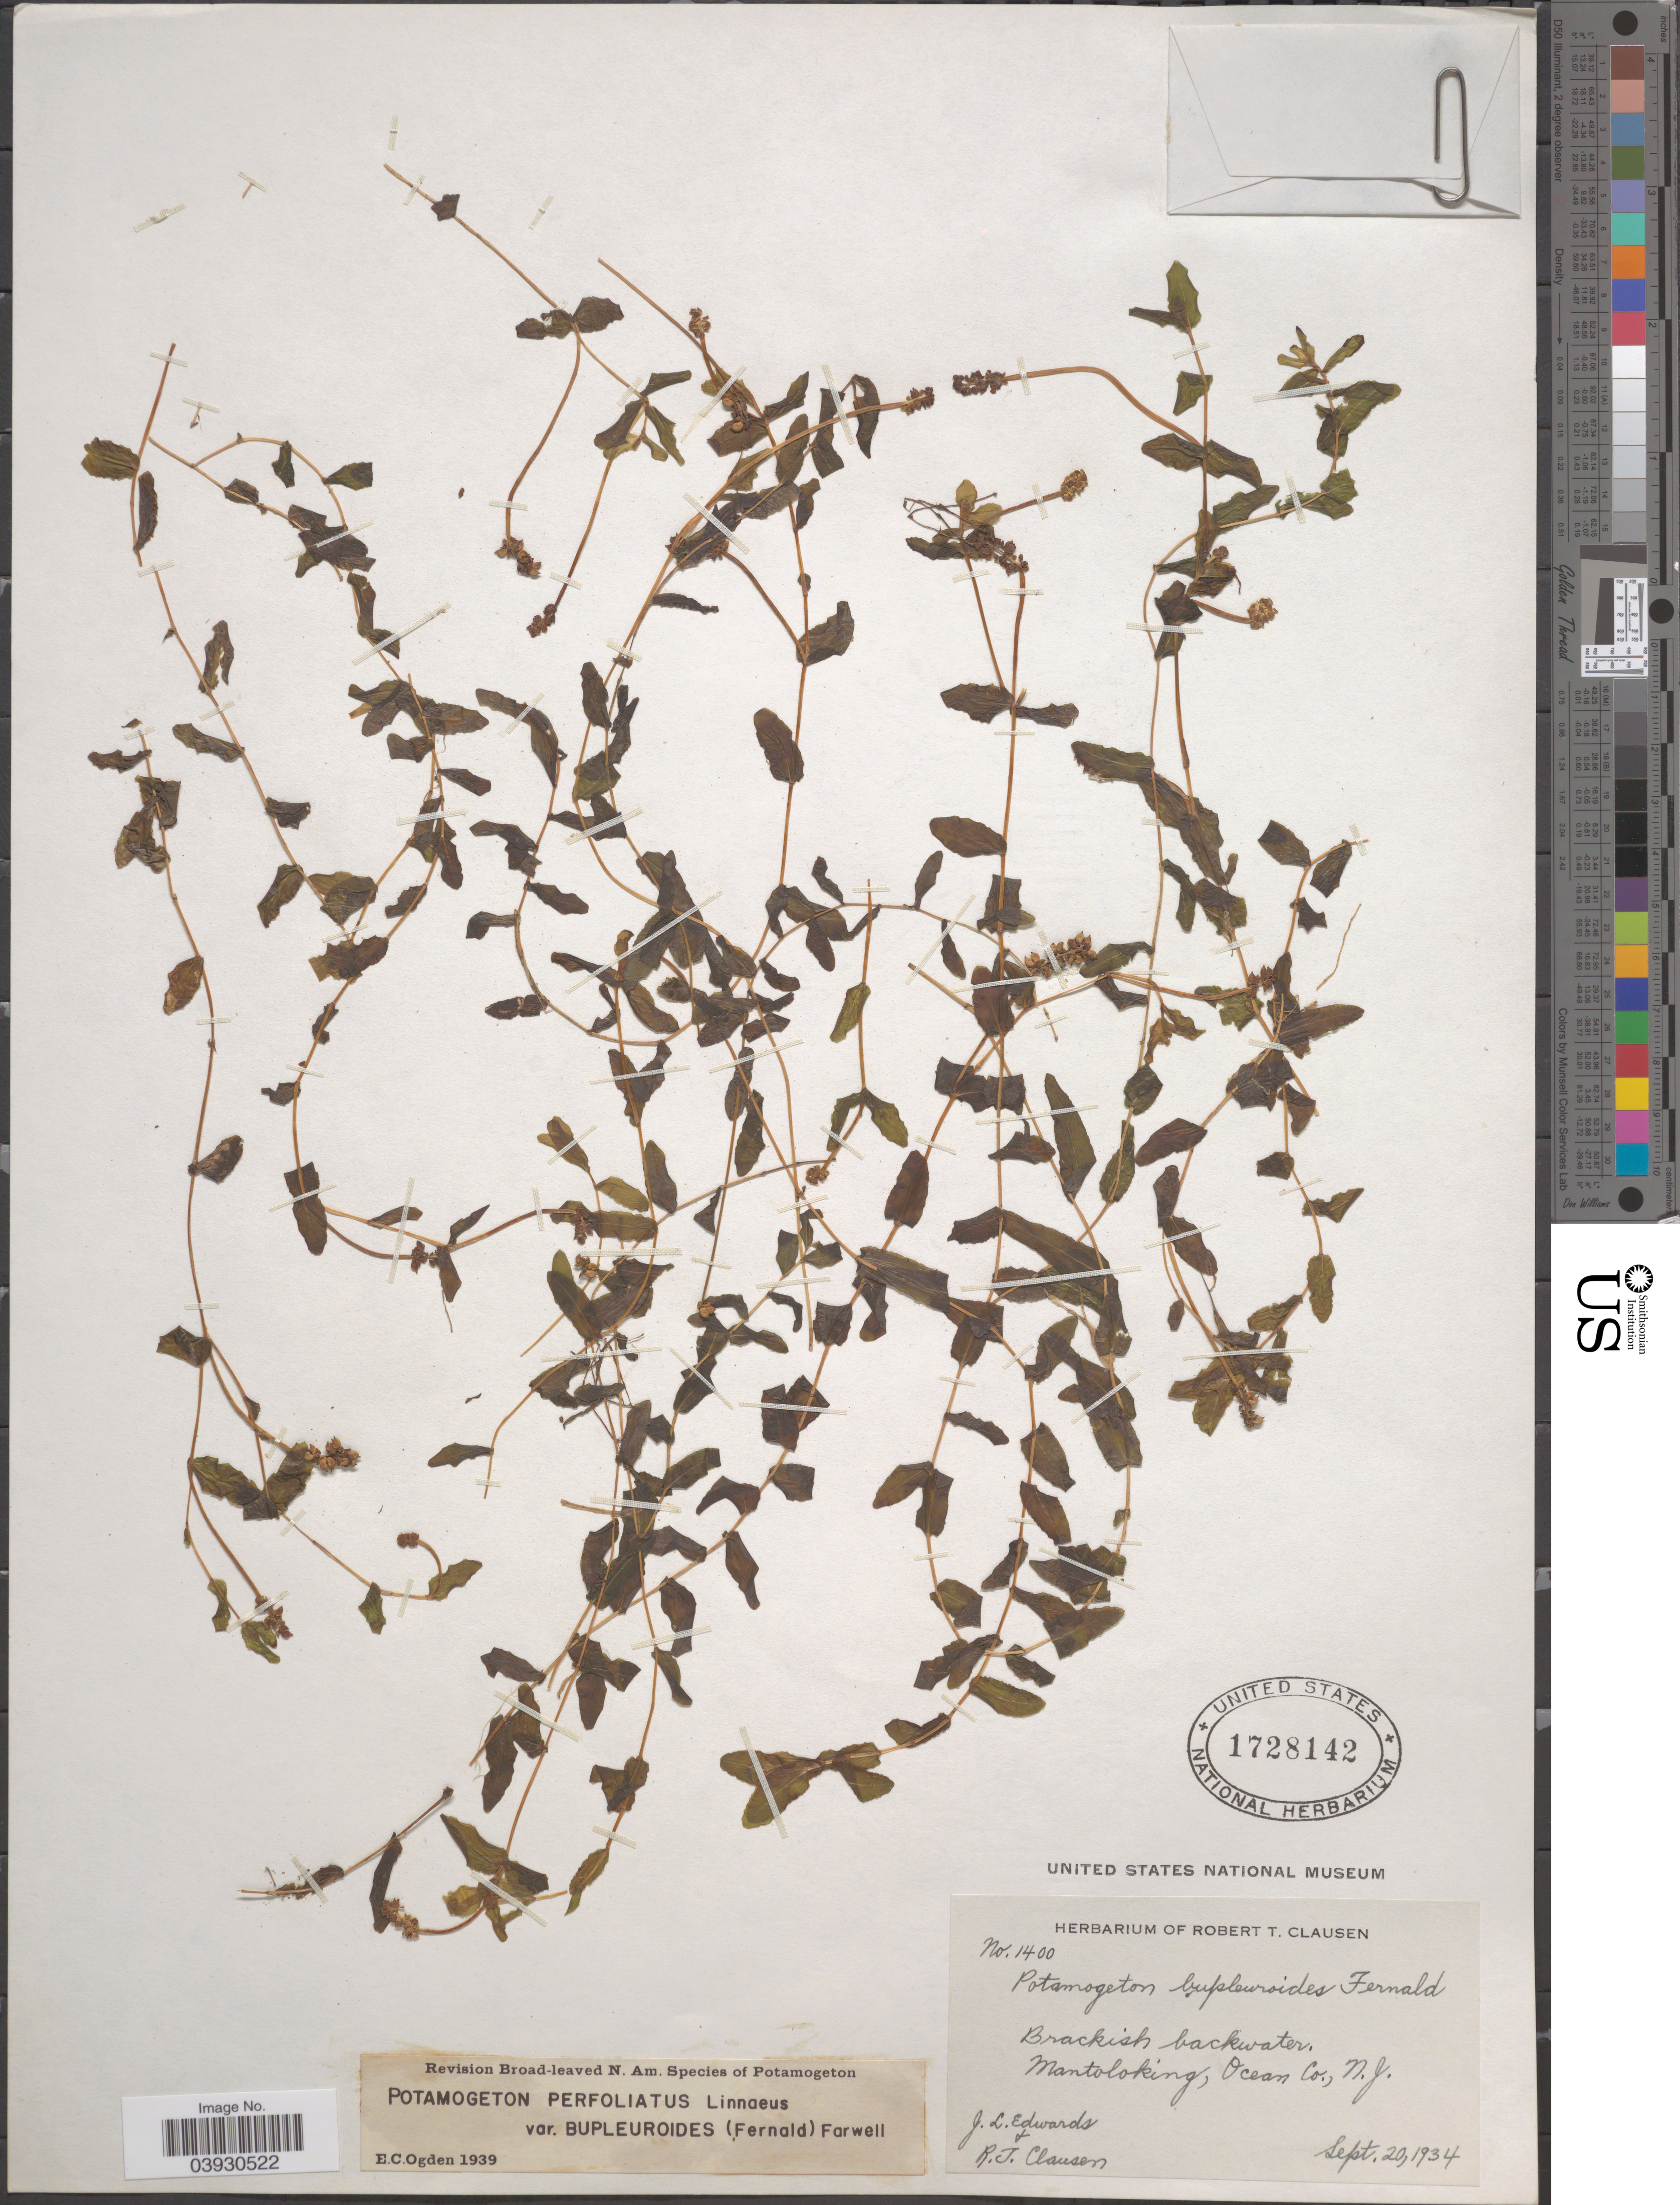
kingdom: Plantae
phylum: Tracheophyta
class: Liliopsida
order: Alismatales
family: Potamogetonaceae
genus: Potamogeton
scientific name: Potamogeton perfoliatus var. bupleuroides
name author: (Fernald) Farw.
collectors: J. Edwards & R. T. Clausen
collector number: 1400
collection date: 1934-09-20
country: United States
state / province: New Jersey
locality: Brackish backwater. Mantoloking, Ocean Co.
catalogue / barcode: US 1728142